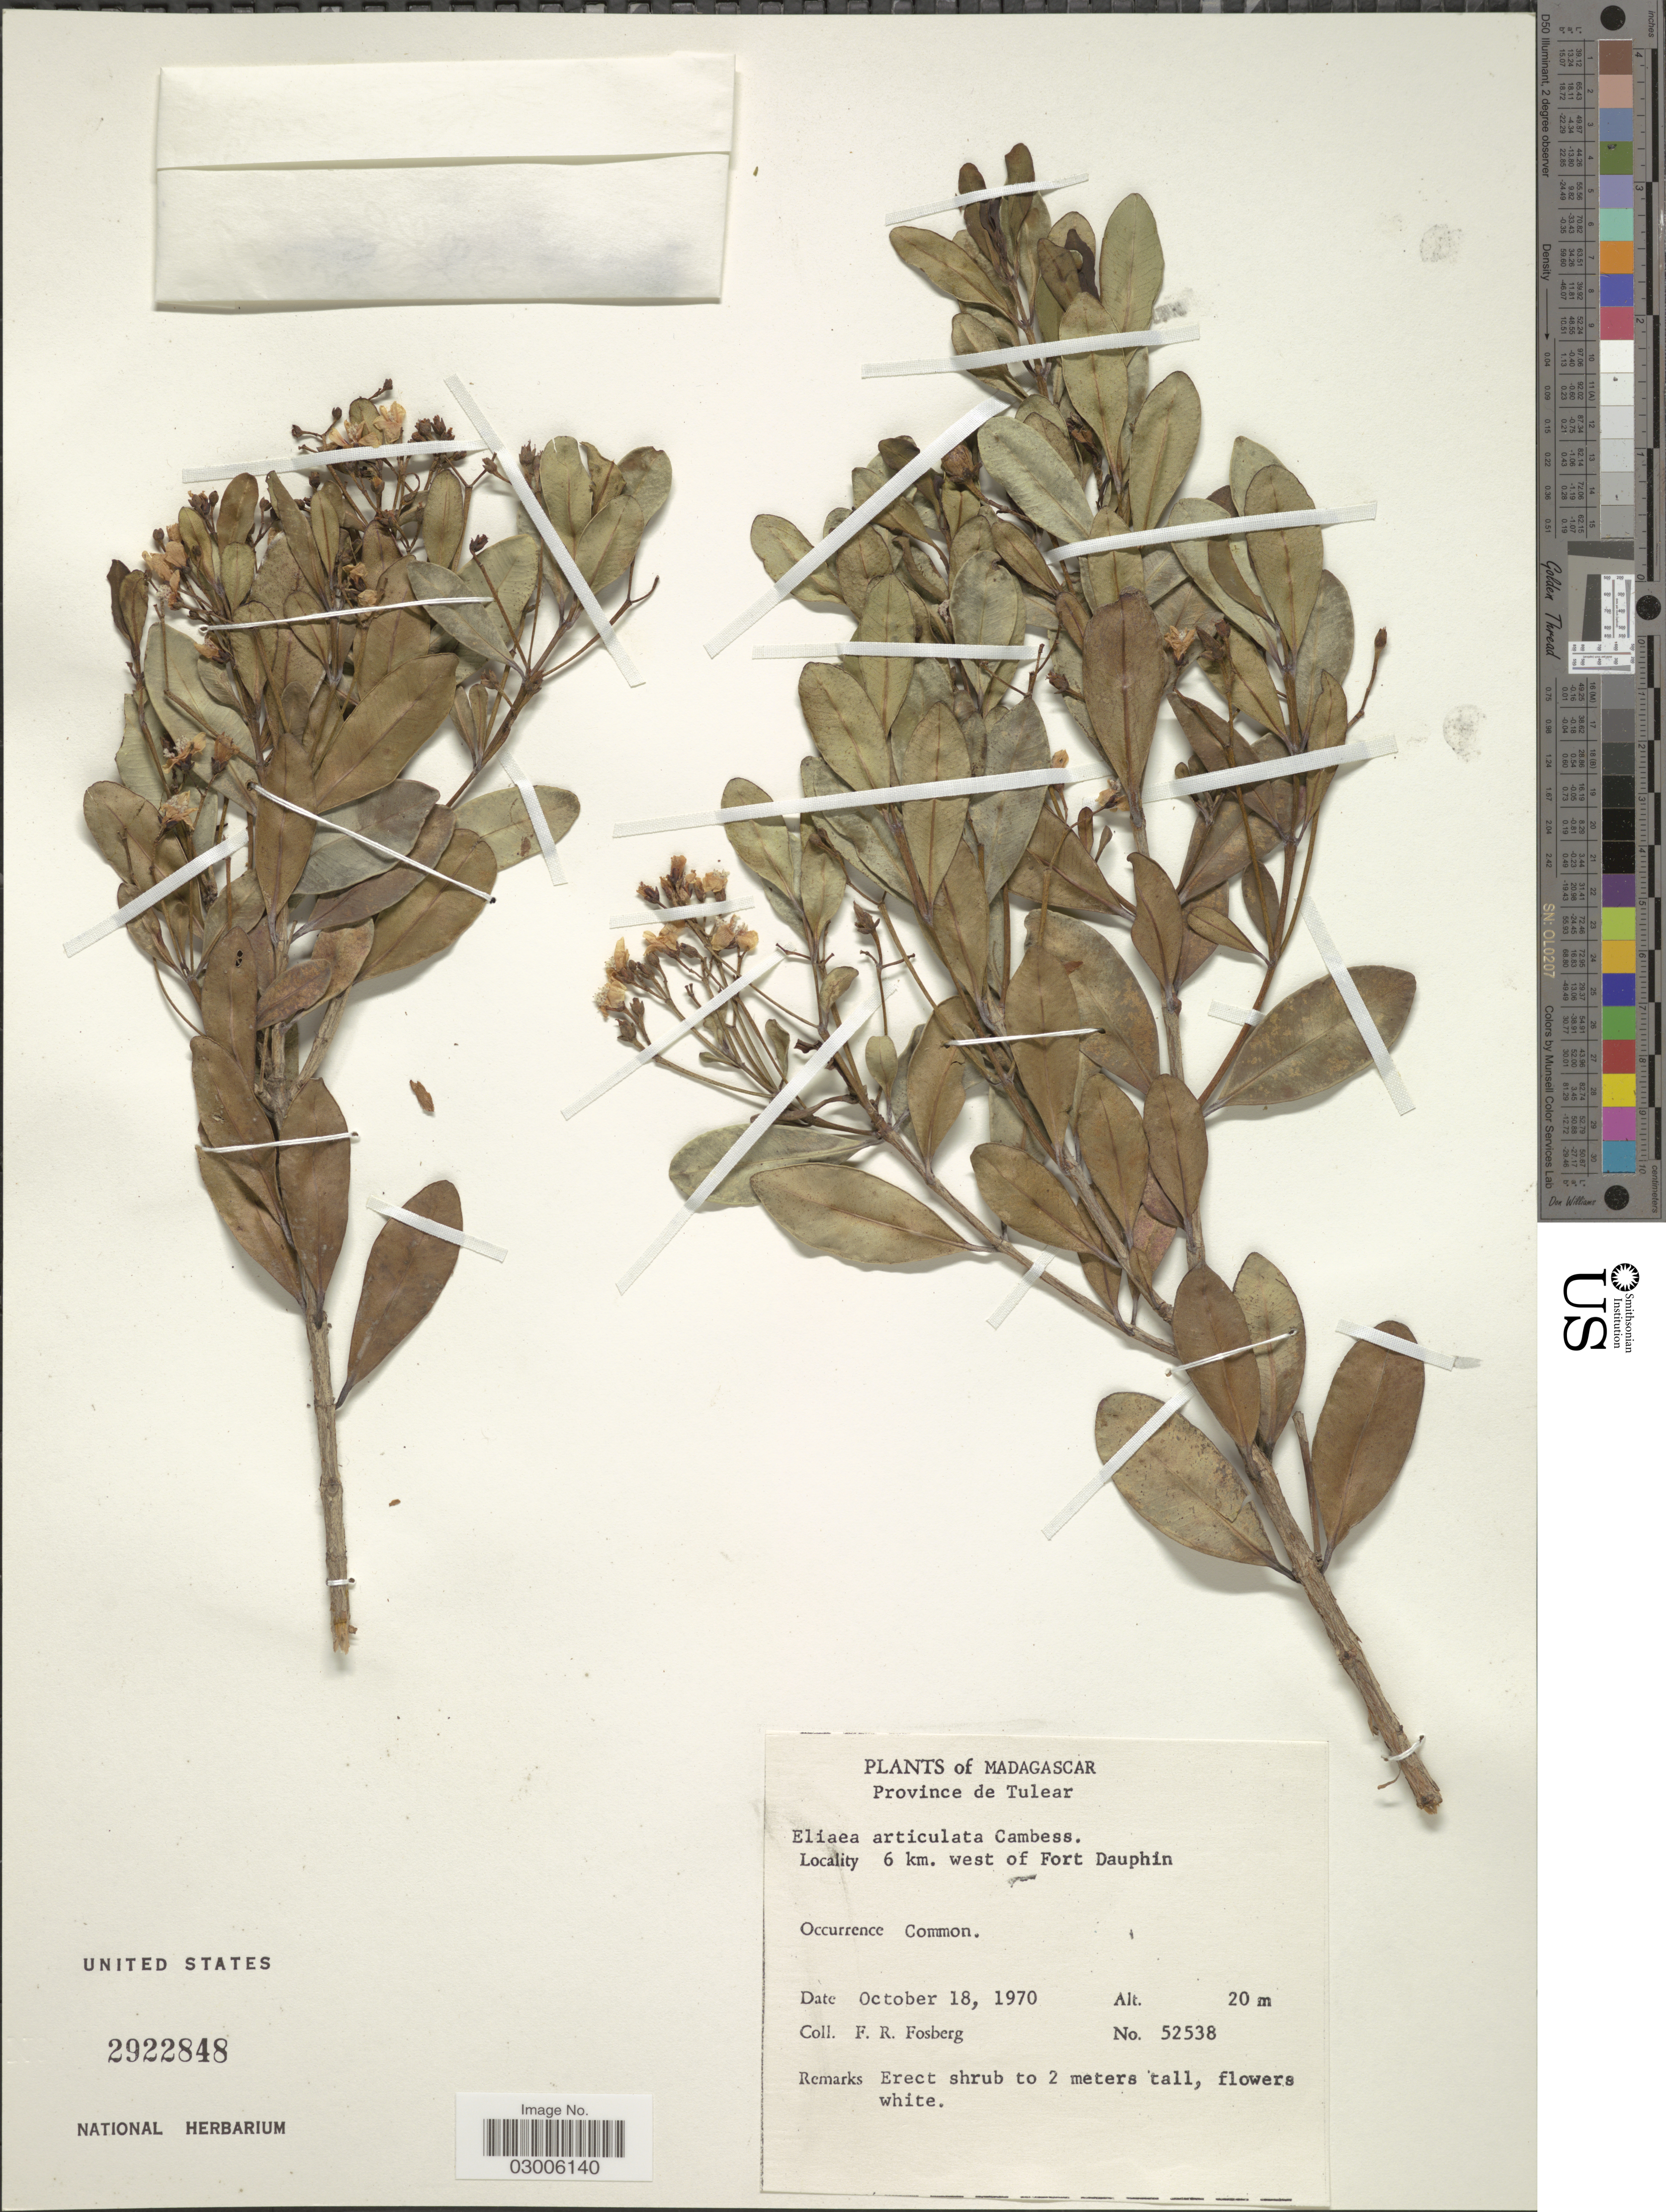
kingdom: Plantae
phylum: Tracheophyta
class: Magnoliopsida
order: Malpighiales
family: Hypericaceae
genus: Eliaea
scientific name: Eliaea articulata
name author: Cambess.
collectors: F. R. Fosberg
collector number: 52538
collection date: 1970-10-18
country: Madagascar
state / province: Anosy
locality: Province de Tulear. 6 km. west of Fort Dauphin.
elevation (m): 20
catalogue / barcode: US 2922848